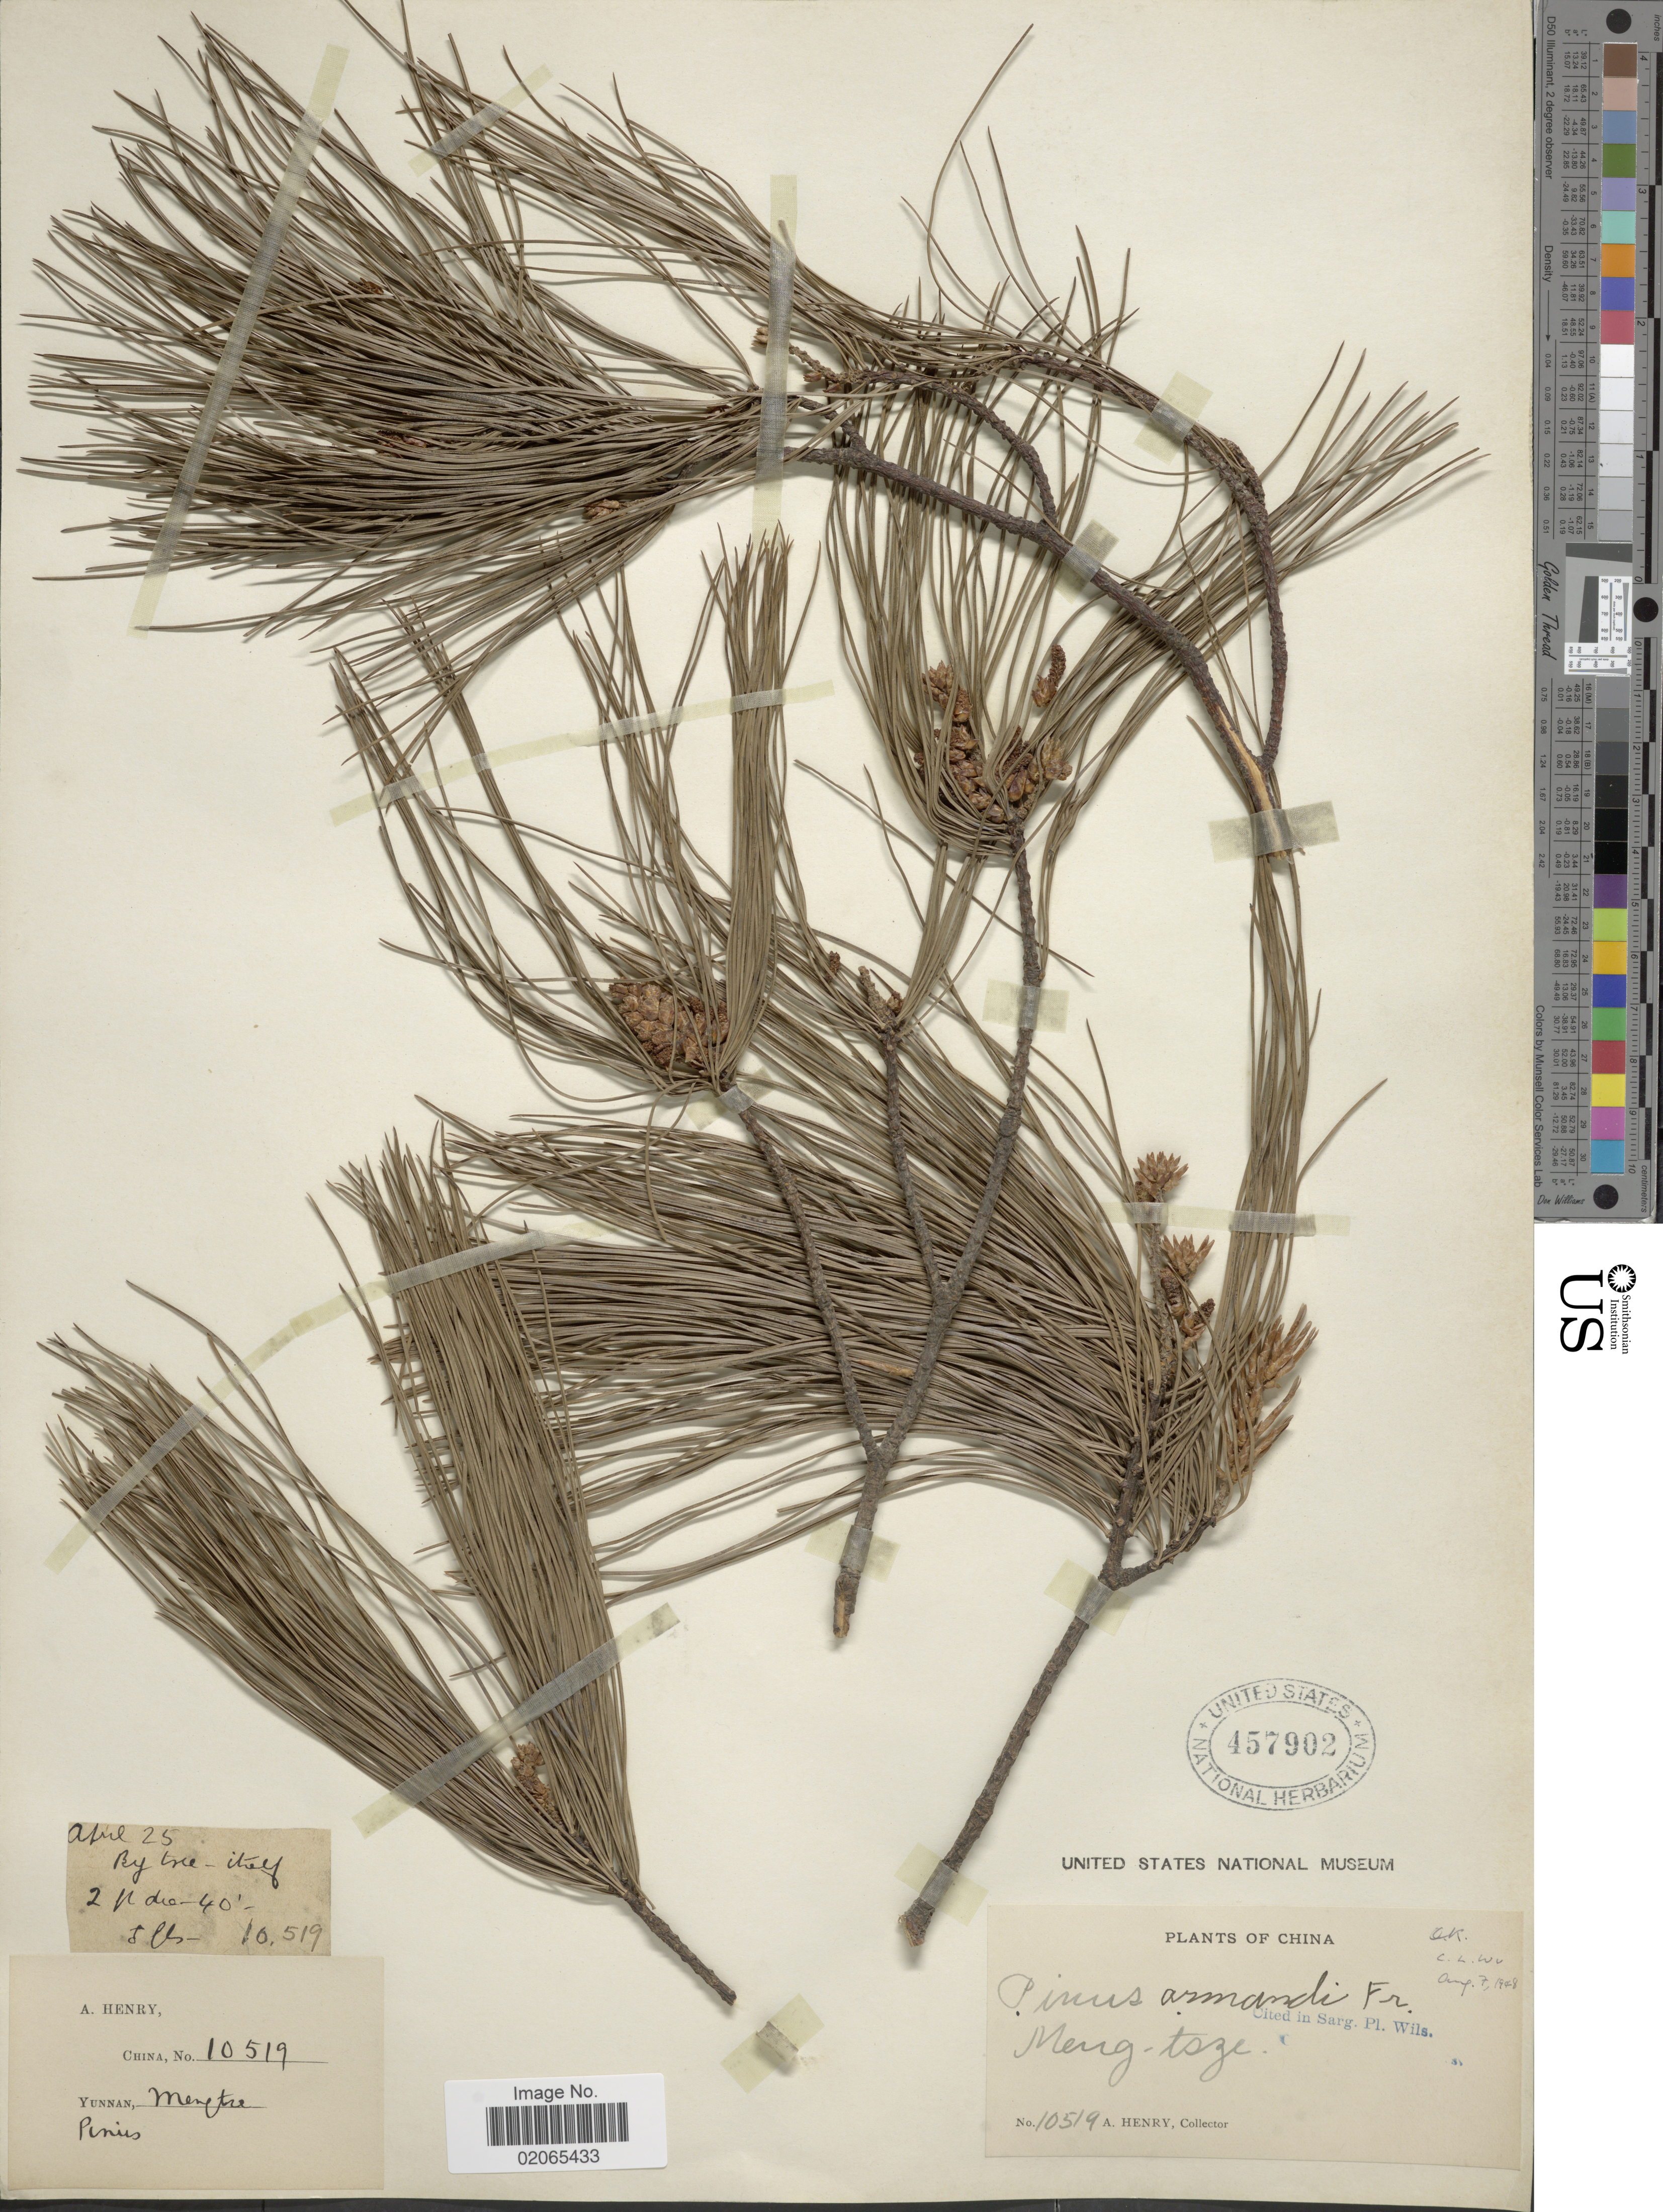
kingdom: Plantae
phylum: Tracheophyta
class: Pinopsida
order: Pinales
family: Pinaceae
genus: Pinus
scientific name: Pinus armandii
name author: Franch.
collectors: A. Henry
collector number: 10519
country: China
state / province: Yunnan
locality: Meng-tsze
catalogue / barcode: US 457902